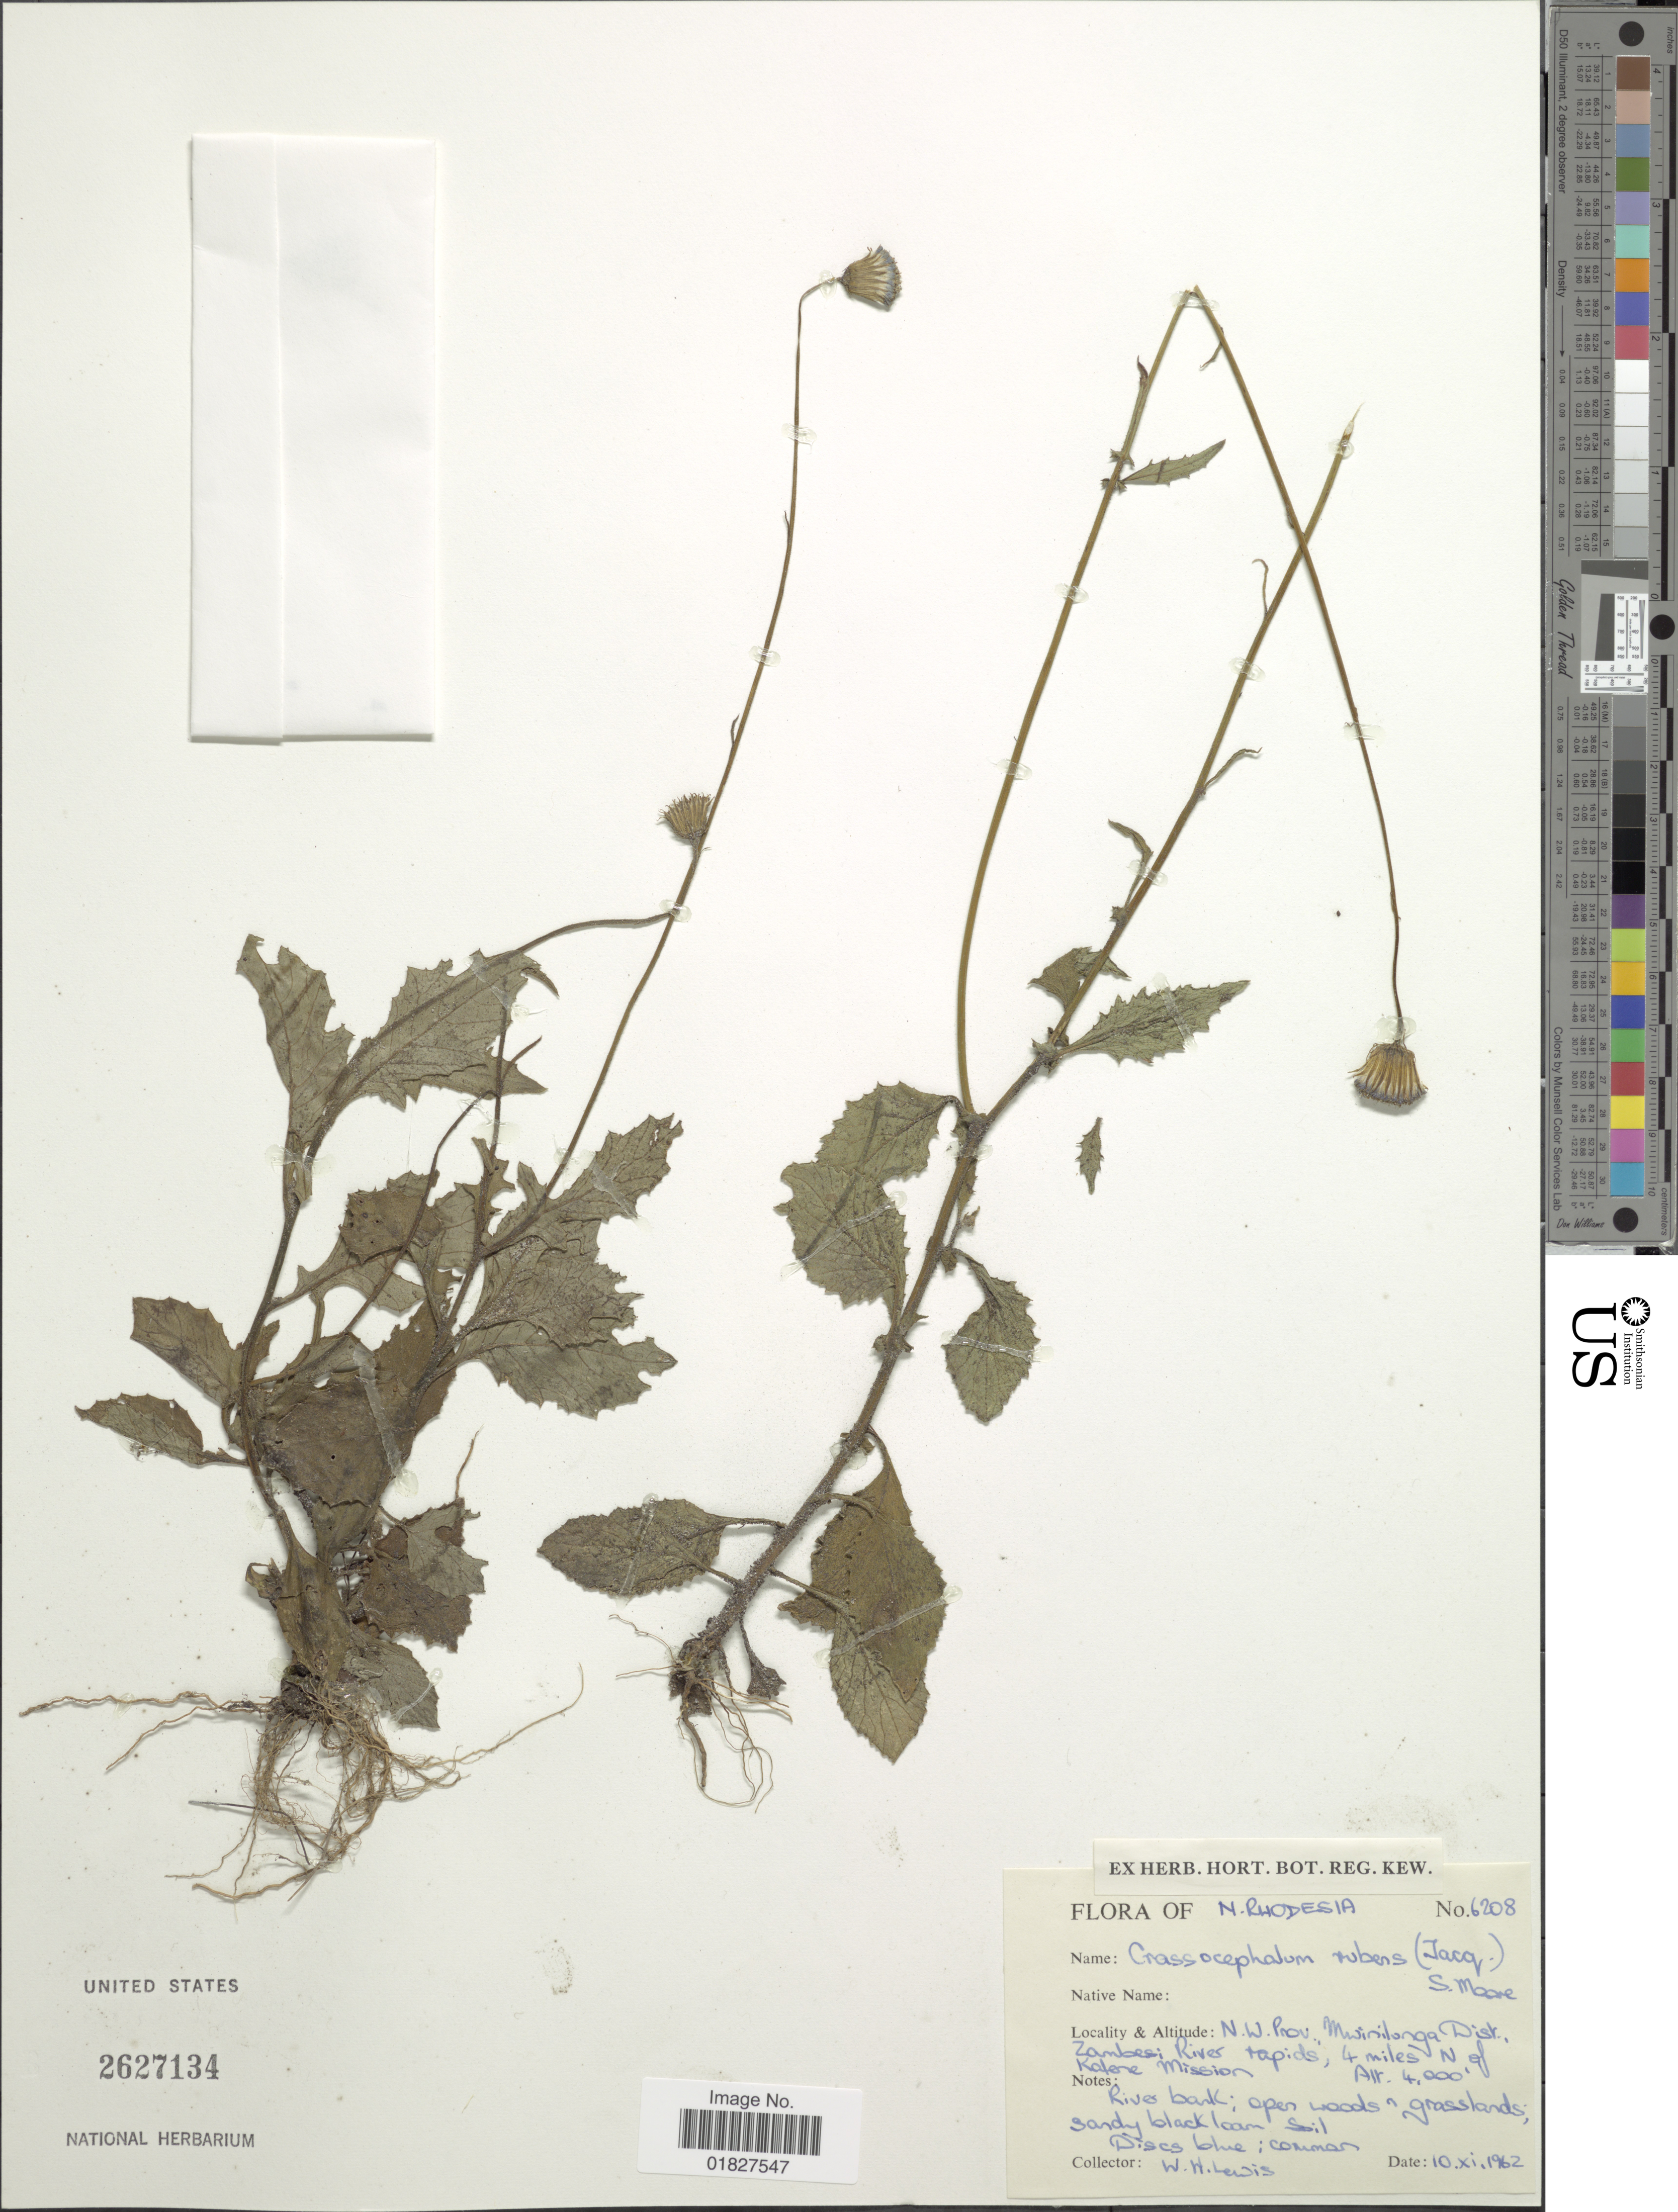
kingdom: Plantae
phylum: Tracheophyta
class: Magnoliopsida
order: Asterales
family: Asteraceae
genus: Crassocephalum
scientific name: Crassocephalum rubens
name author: (Juss. ex Jacq.) S. Moore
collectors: W. H. Lewis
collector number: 6208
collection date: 1962-11-10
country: Zambia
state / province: North-Western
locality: N. W. Prov., Mwinilunga Dist., Zambesi River rapids, 4 miles N of Kalene Mission, N. Rhodesia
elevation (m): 1219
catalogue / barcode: US 2627134